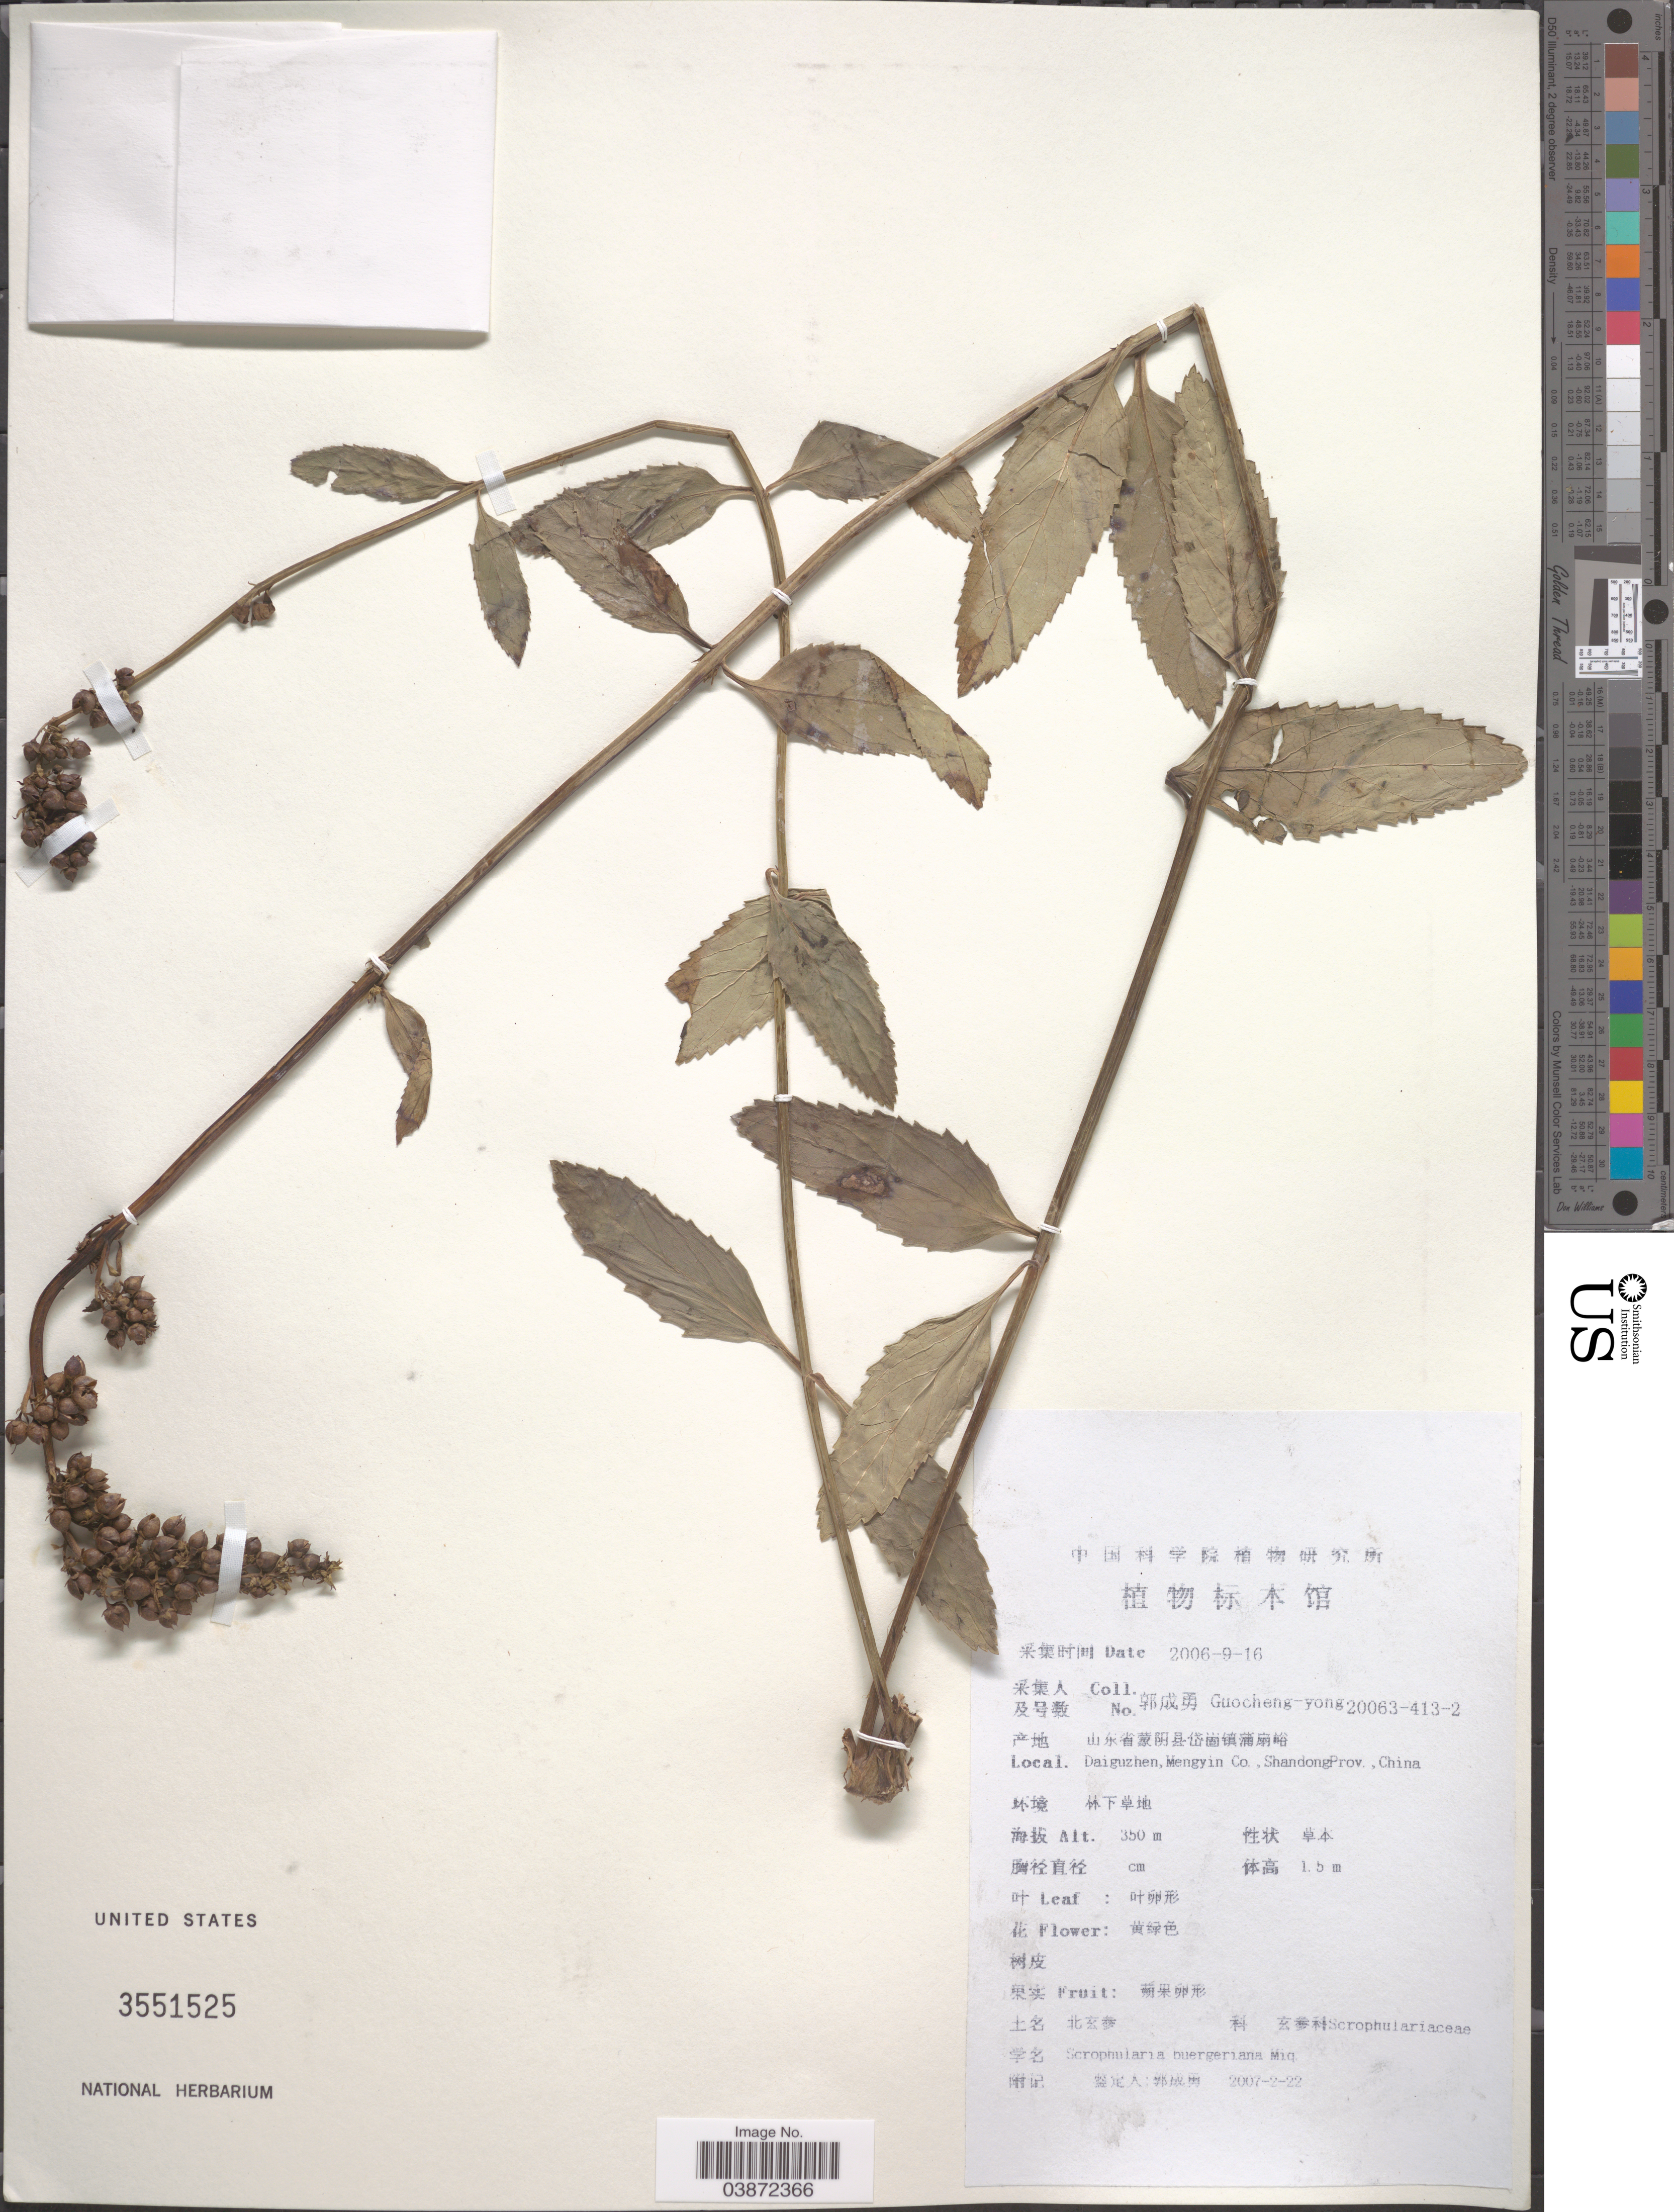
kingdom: Plantae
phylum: Tracheophyta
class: Magnoliopsida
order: Lamiales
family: Scrophulariaceae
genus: Scrophularia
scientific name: Scrophularia buergeriana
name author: Miq.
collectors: Guo cheng-yong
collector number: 20063-413-2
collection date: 2006-09-16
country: China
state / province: Shandong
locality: Daiguzhen, Mengyin Co.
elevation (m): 350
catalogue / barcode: US 3551525